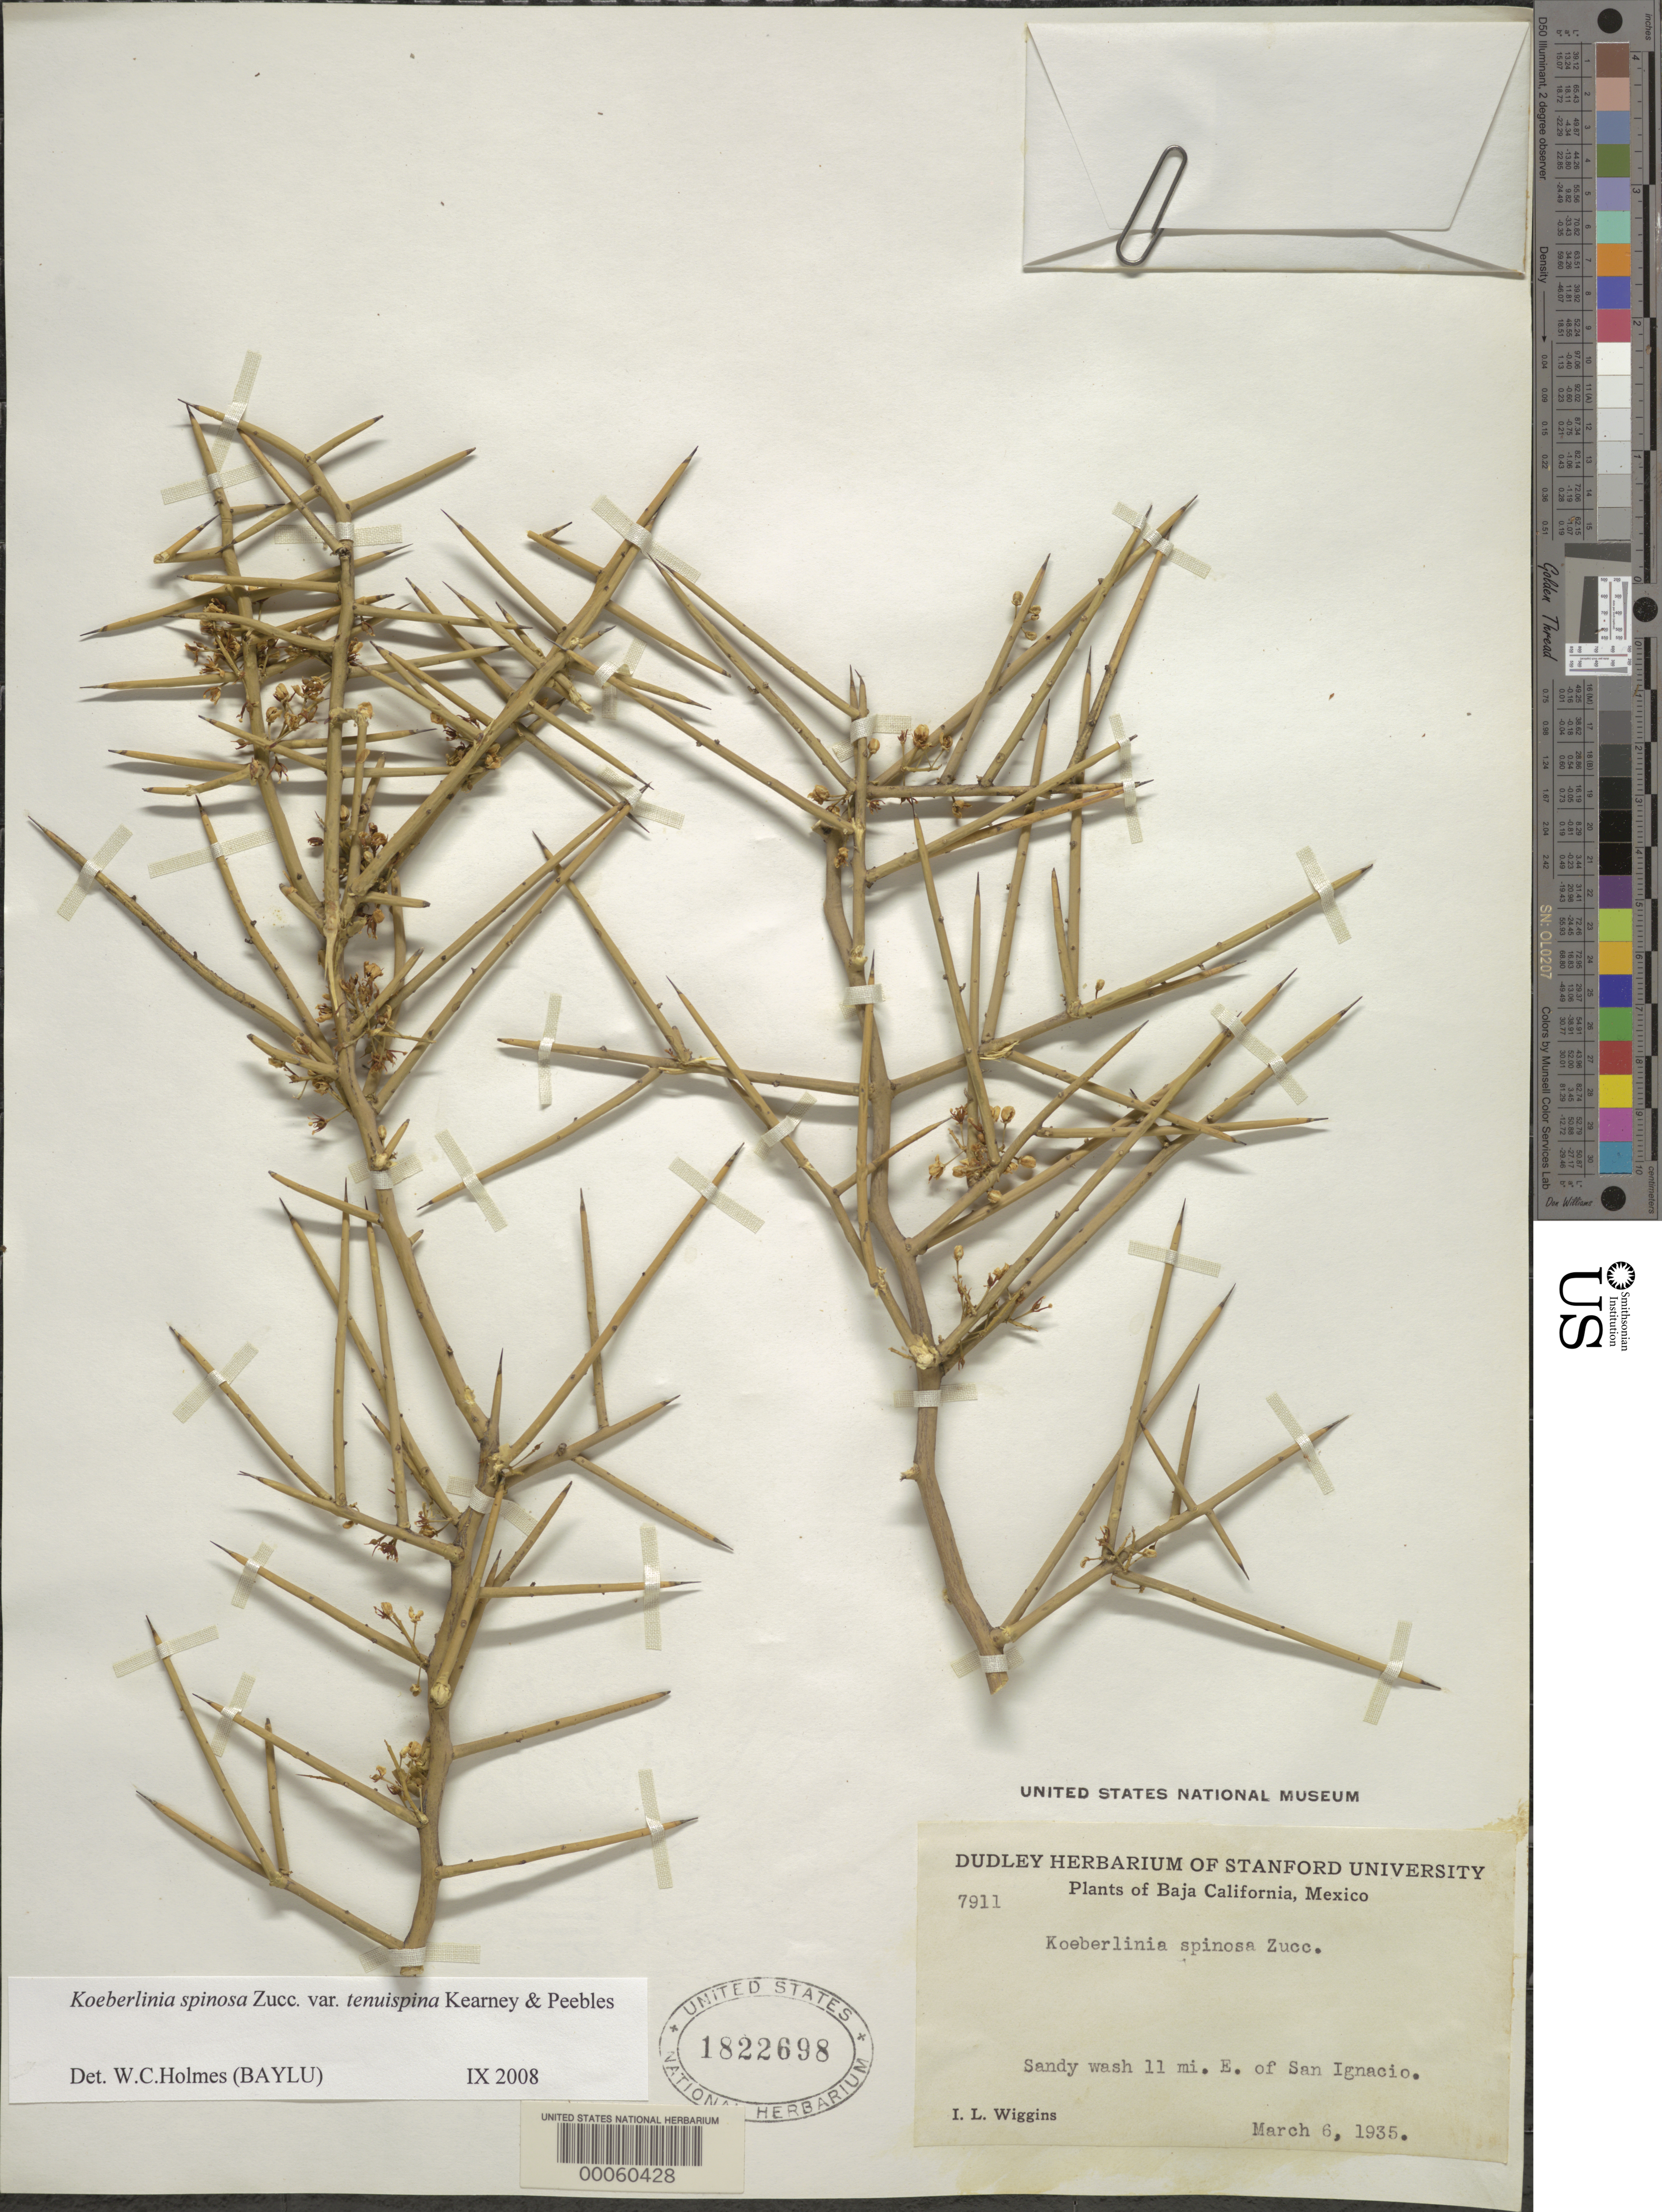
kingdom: Plantae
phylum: Tracheophyta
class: Magnoliopsida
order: Brassicales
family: Koeberliniaceae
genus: Koeberlinia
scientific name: Koeberlinia spinosa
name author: Zucc.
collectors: I. L. Wiggins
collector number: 7911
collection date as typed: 06 Mar 1935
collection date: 1935-03-06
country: Mexico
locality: Sandy wash 11 mi. E of San Ignacio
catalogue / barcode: US 1822698